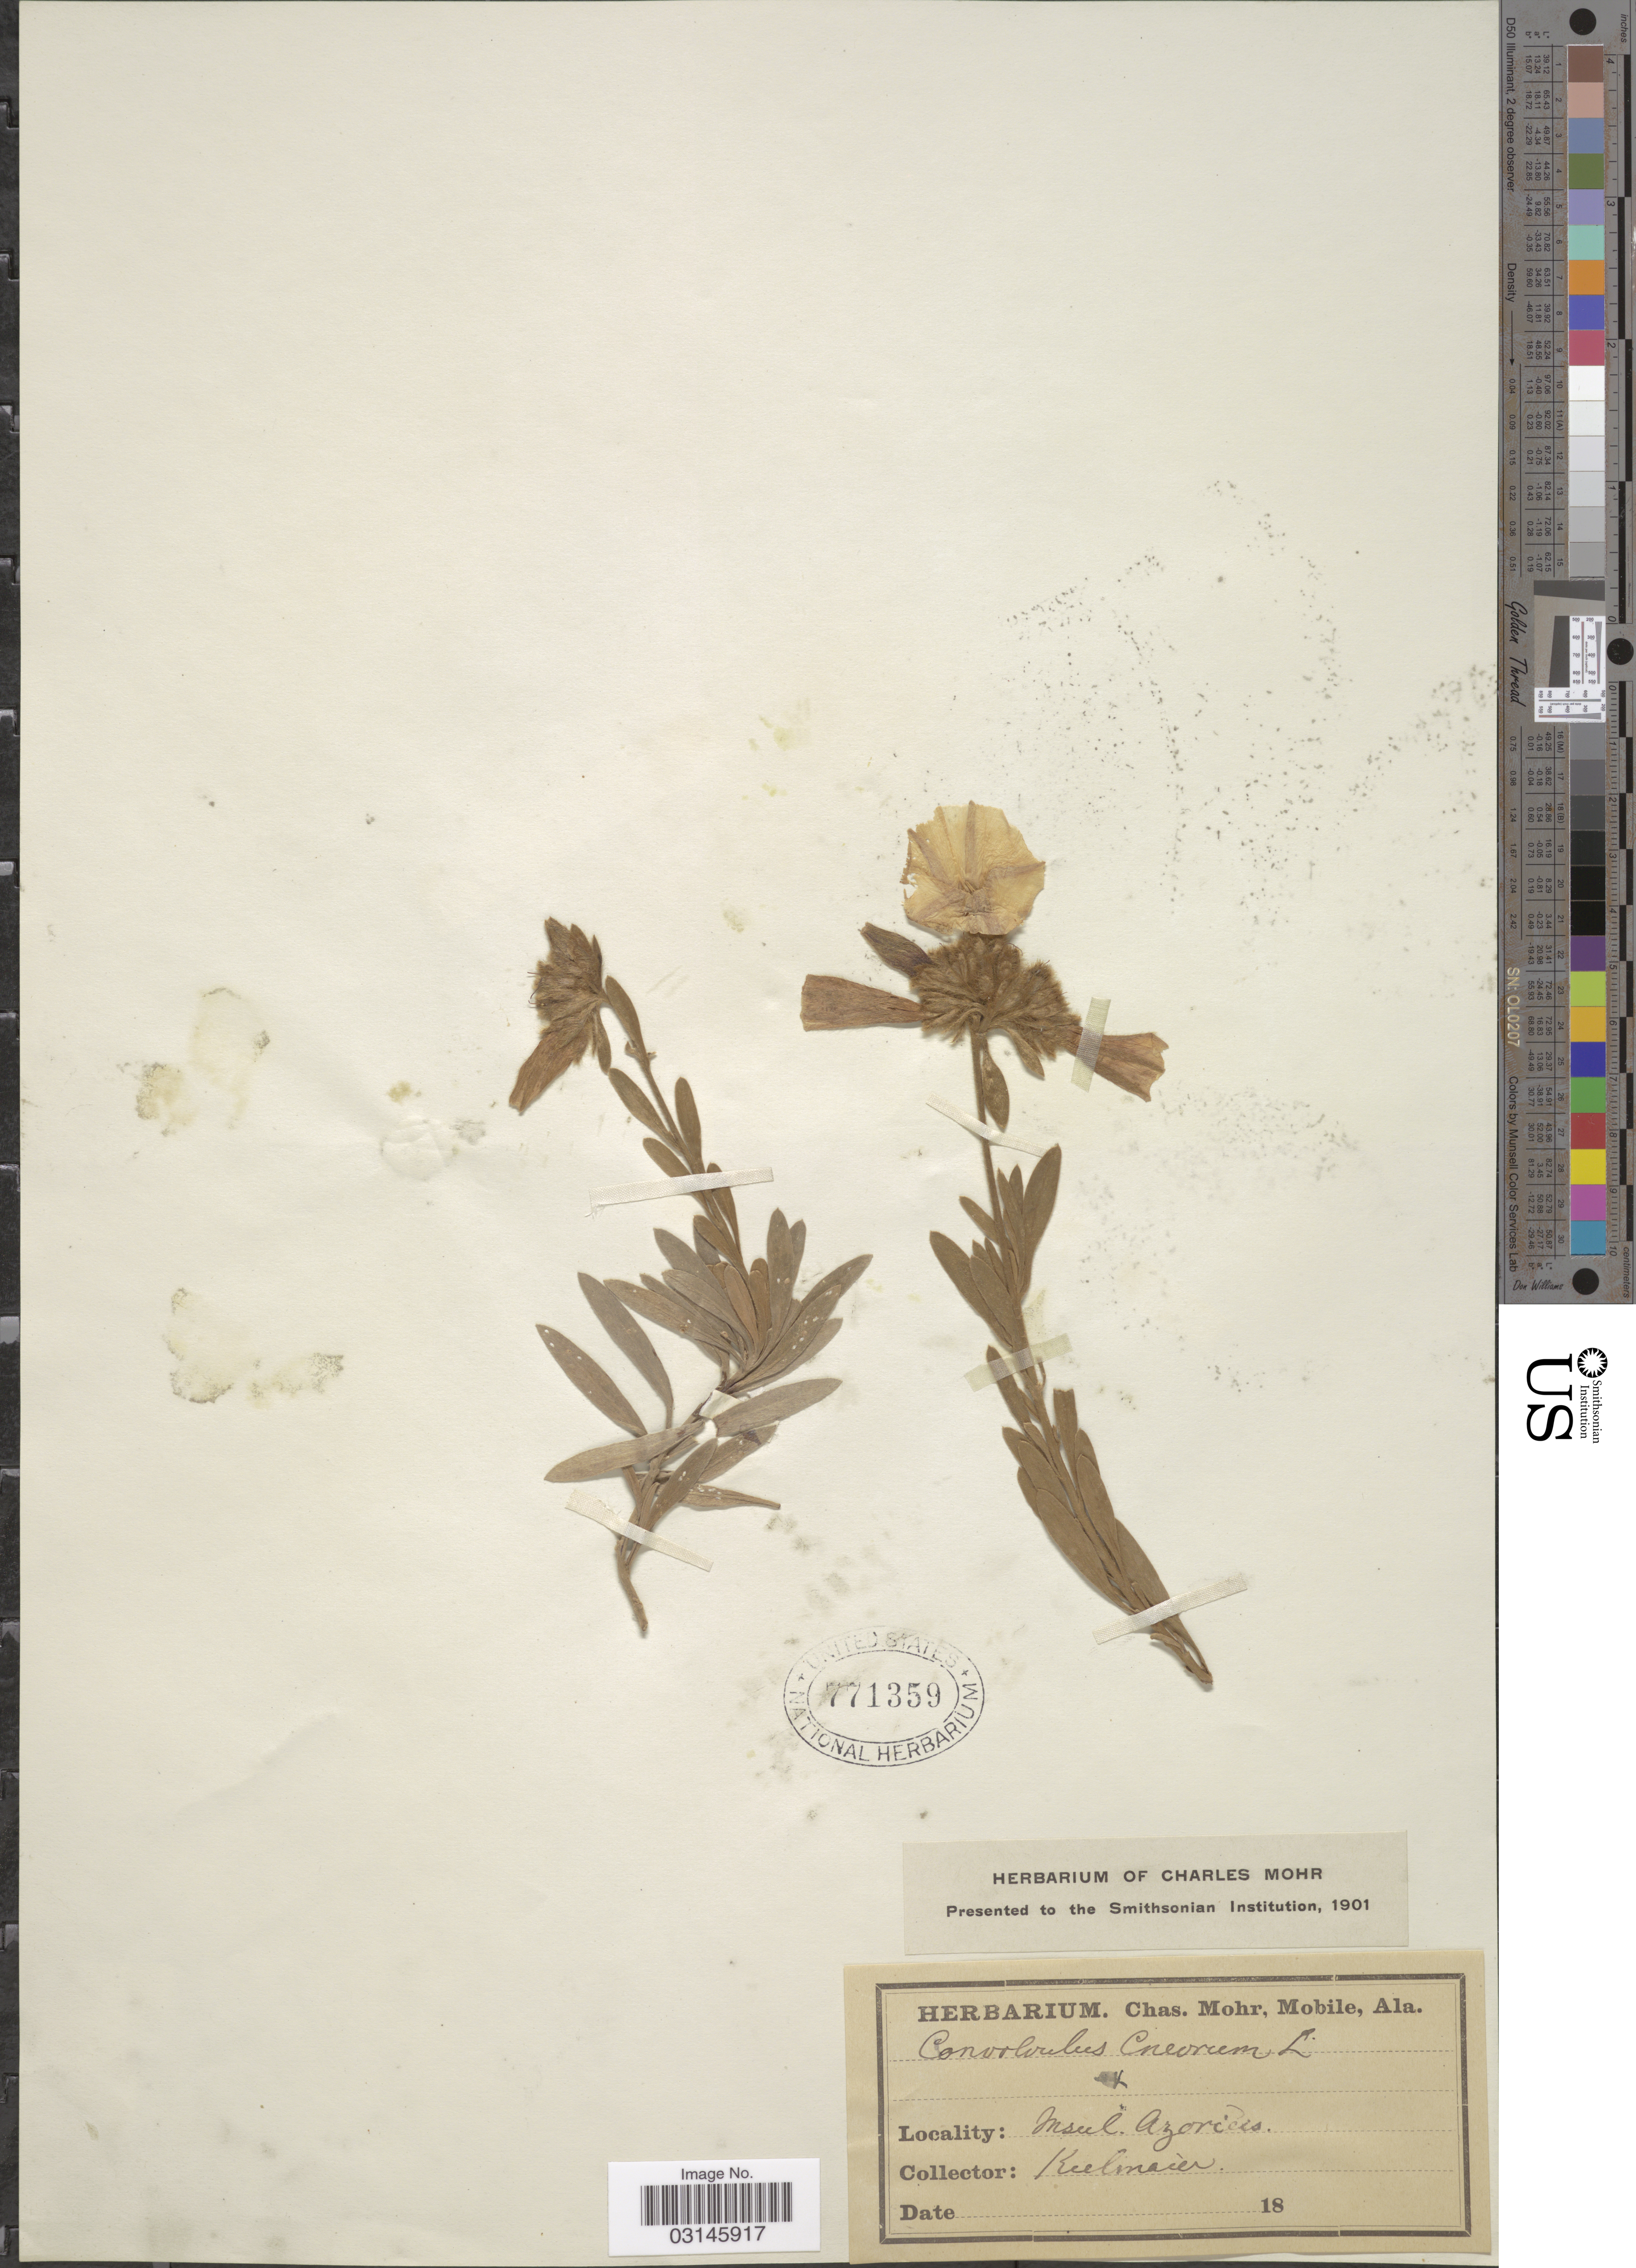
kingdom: Plantae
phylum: Tracheophyta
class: Magnoliopsida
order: Solanales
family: Convolvulaceae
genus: Convolvulus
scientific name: Convolvulus cneorum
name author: L.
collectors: Kielmaier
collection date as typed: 18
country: Portugal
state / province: Azores (Aut. Reg.)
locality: Insul. Azorices.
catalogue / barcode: US 771359